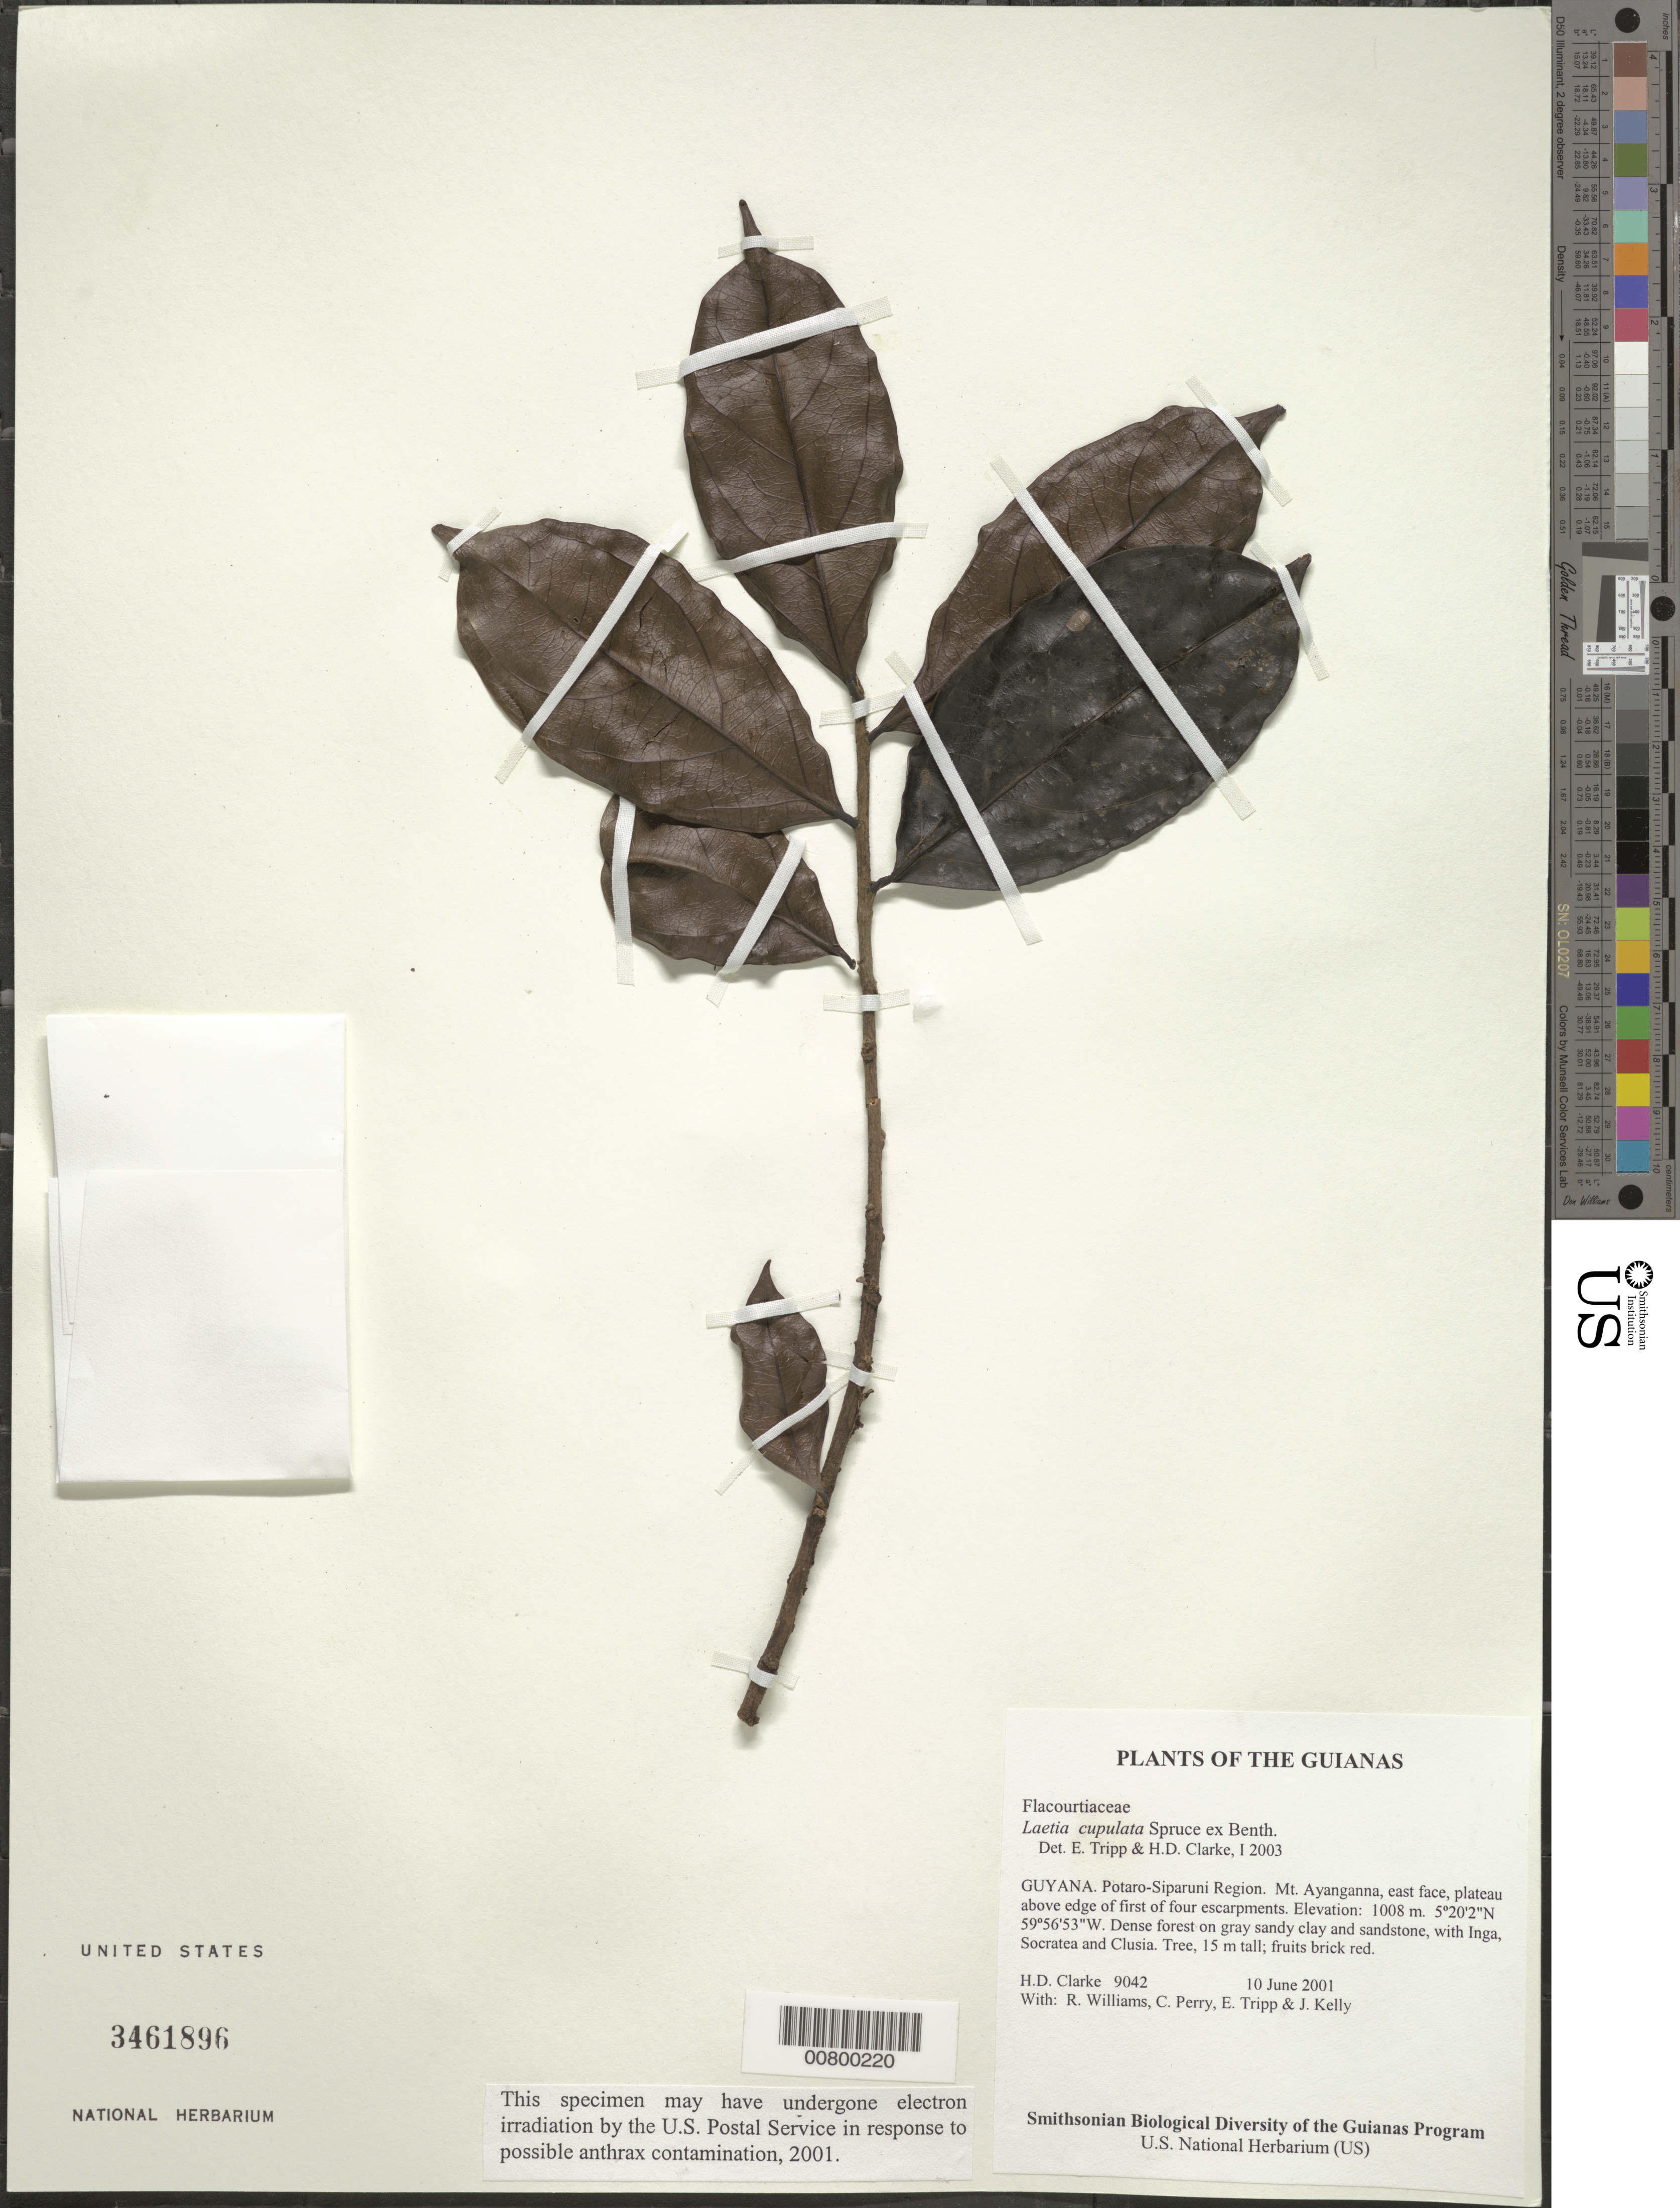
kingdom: Plantae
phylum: Tracheophyta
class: Magnoliopsida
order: Malpighiales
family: Salicaceae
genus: Irenodendron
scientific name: Irenodendron cupulatum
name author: (Spruce ex Benth.) M.H. Alford & Dement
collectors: H. D. Clarke, R. Williams, C. Perry, E. Tripp & J. Kelly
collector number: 9042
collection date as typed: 10 June 2001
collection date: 2001-06-10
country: Guyana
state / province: Potaro-Siparuni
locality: Mt. Ayanganna, east face, plateau above edge of first of four escarpments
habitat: Dense forest on gray sandy clay and sandstone, with Inga, Socratea and Clusia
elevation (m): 1008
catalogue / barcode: US 3461896